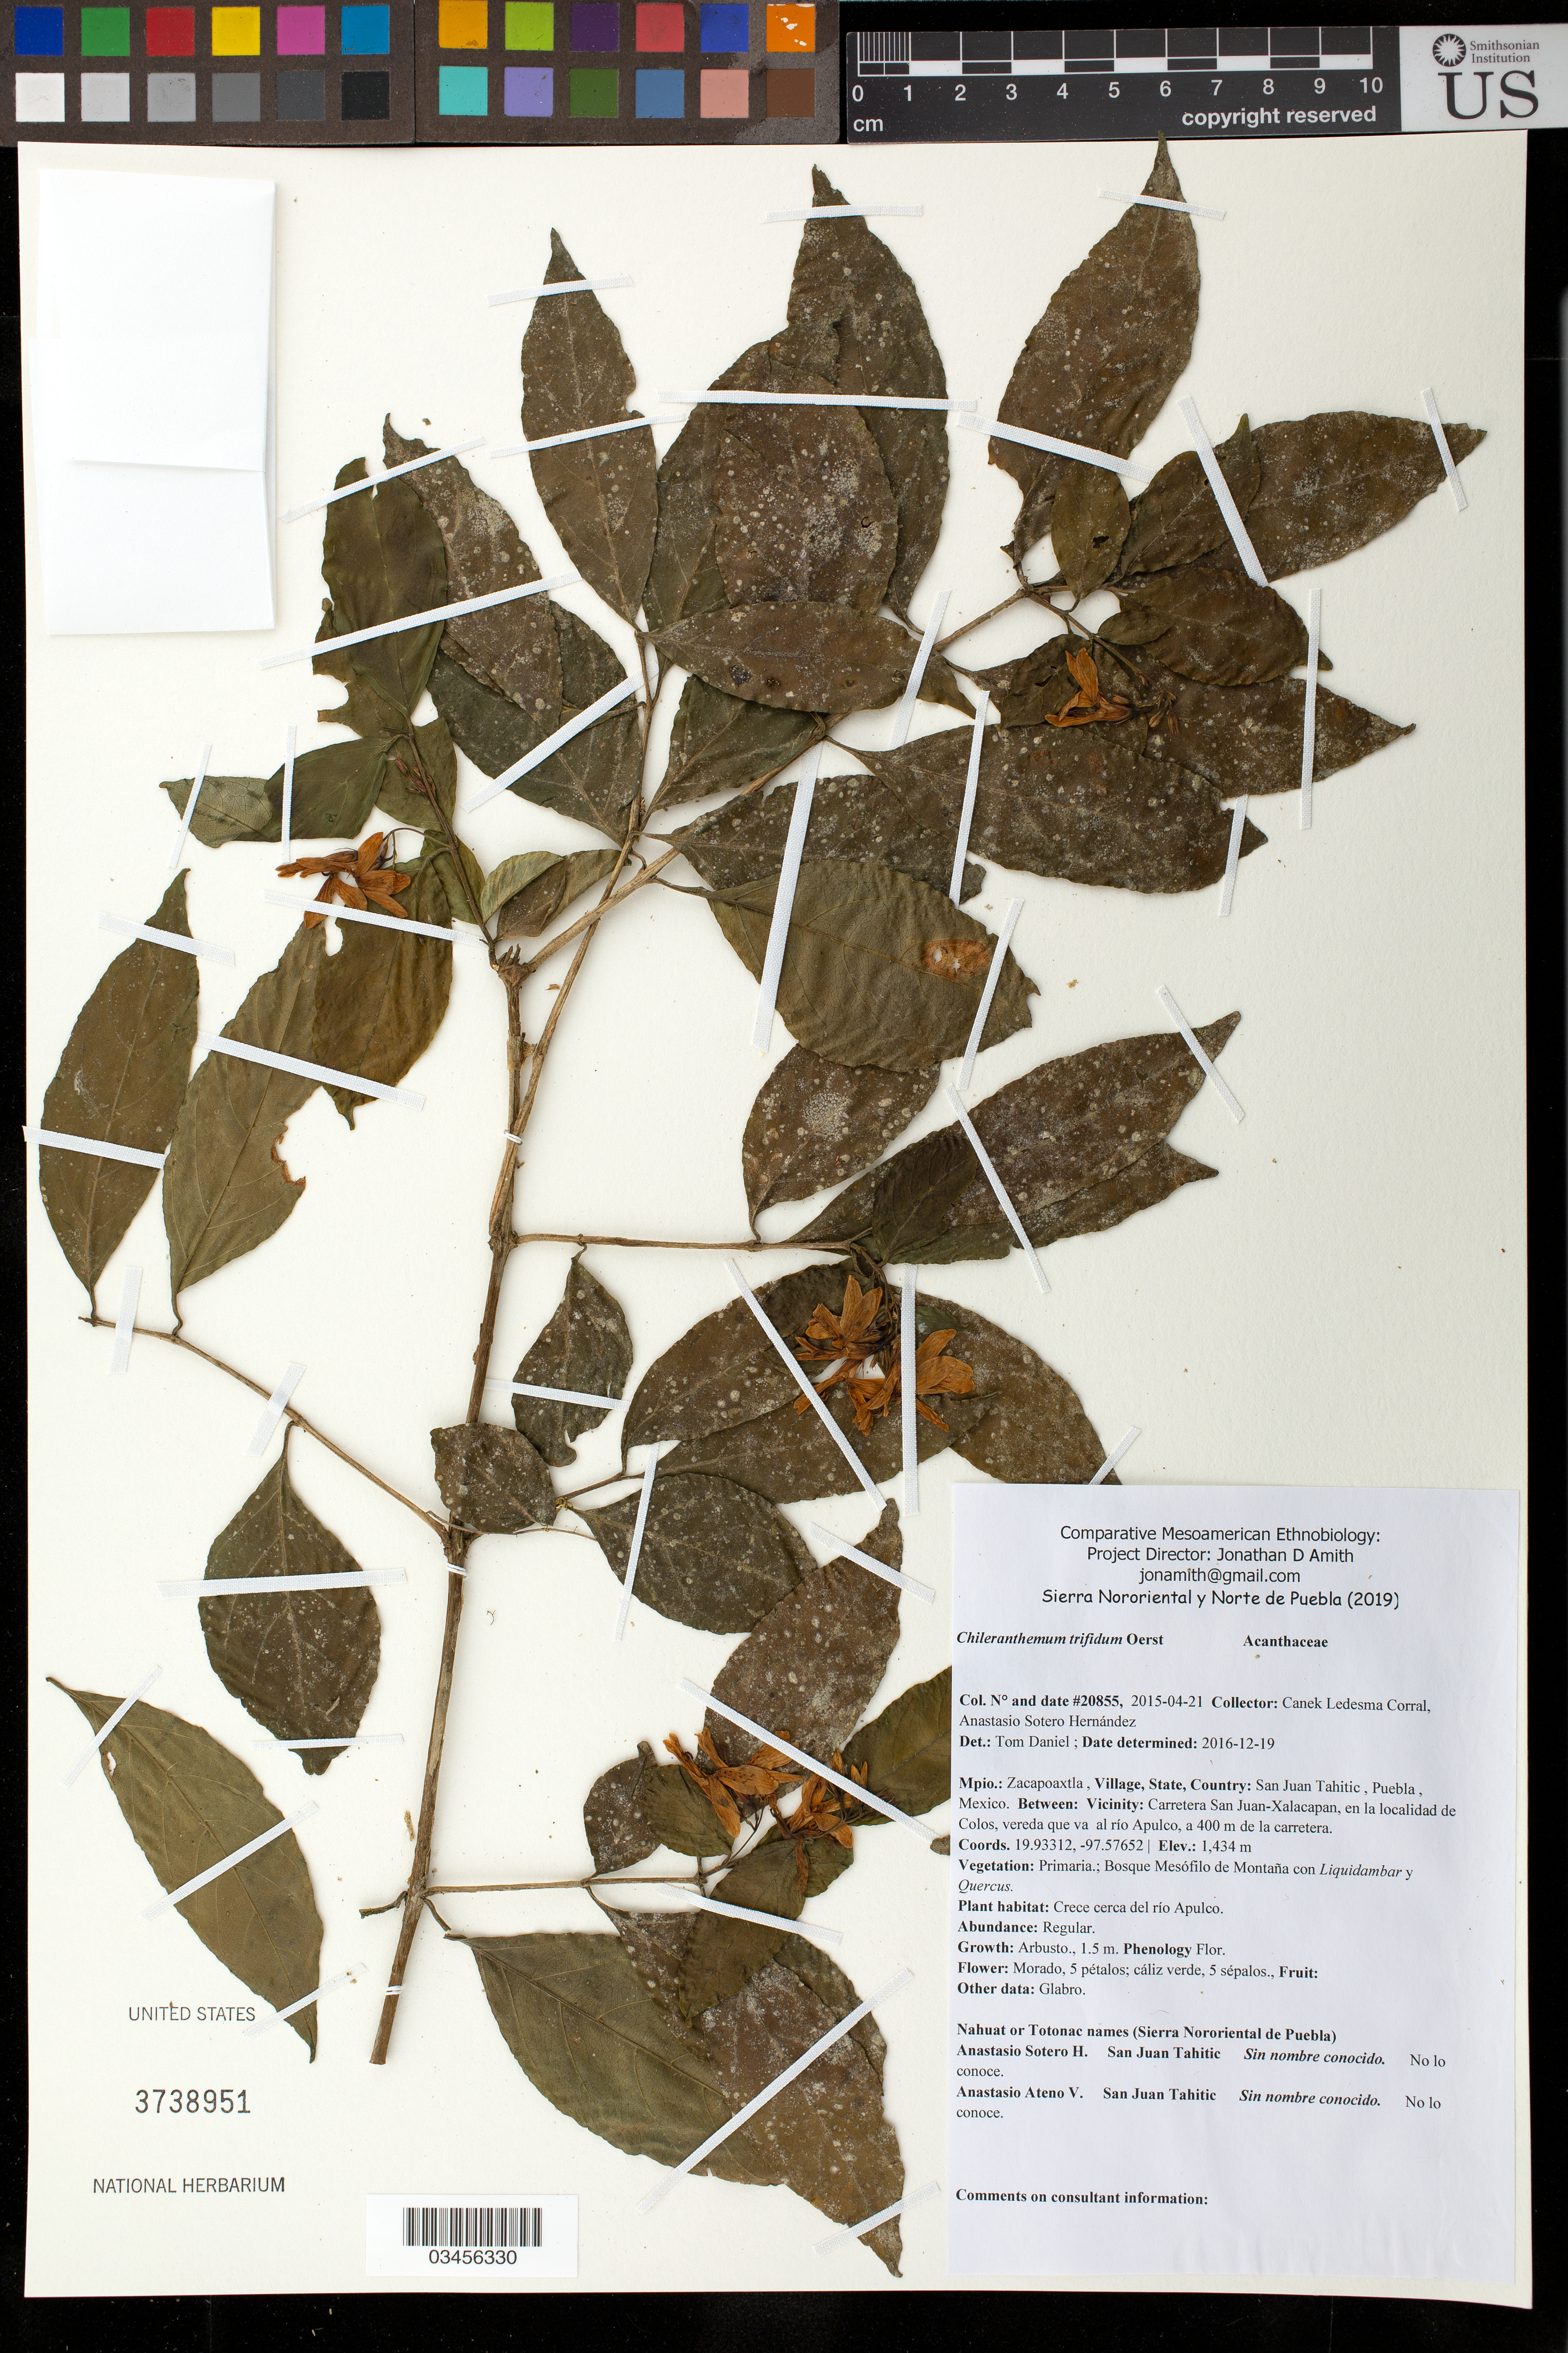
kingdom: Plantae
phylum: Tracheophyta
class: Magnoliopsida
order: Lamiales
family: Acanthaceae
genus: Chileranthemum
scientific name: Chileranthemum trifidum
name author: Oerst.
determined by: Daniel, T.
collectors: Canek Ledesma C. & A. Sotero H.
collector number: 20855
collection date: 2015-04-21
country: México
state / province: Puebla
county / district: Zacapoaxtla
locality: PUEBLO: San Juan Tahitic; LOCALIDAD EXACTA: Carretera San Juan-Xalacapan, en la localidad de Colos, vereda que va al río Apulco, a 400 m de la carretera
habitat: Bosque mesófilo de montaña con Liquidambar y Quercus | Crece cerca del río Apulco.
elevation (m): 1434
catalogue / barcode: US 3738951